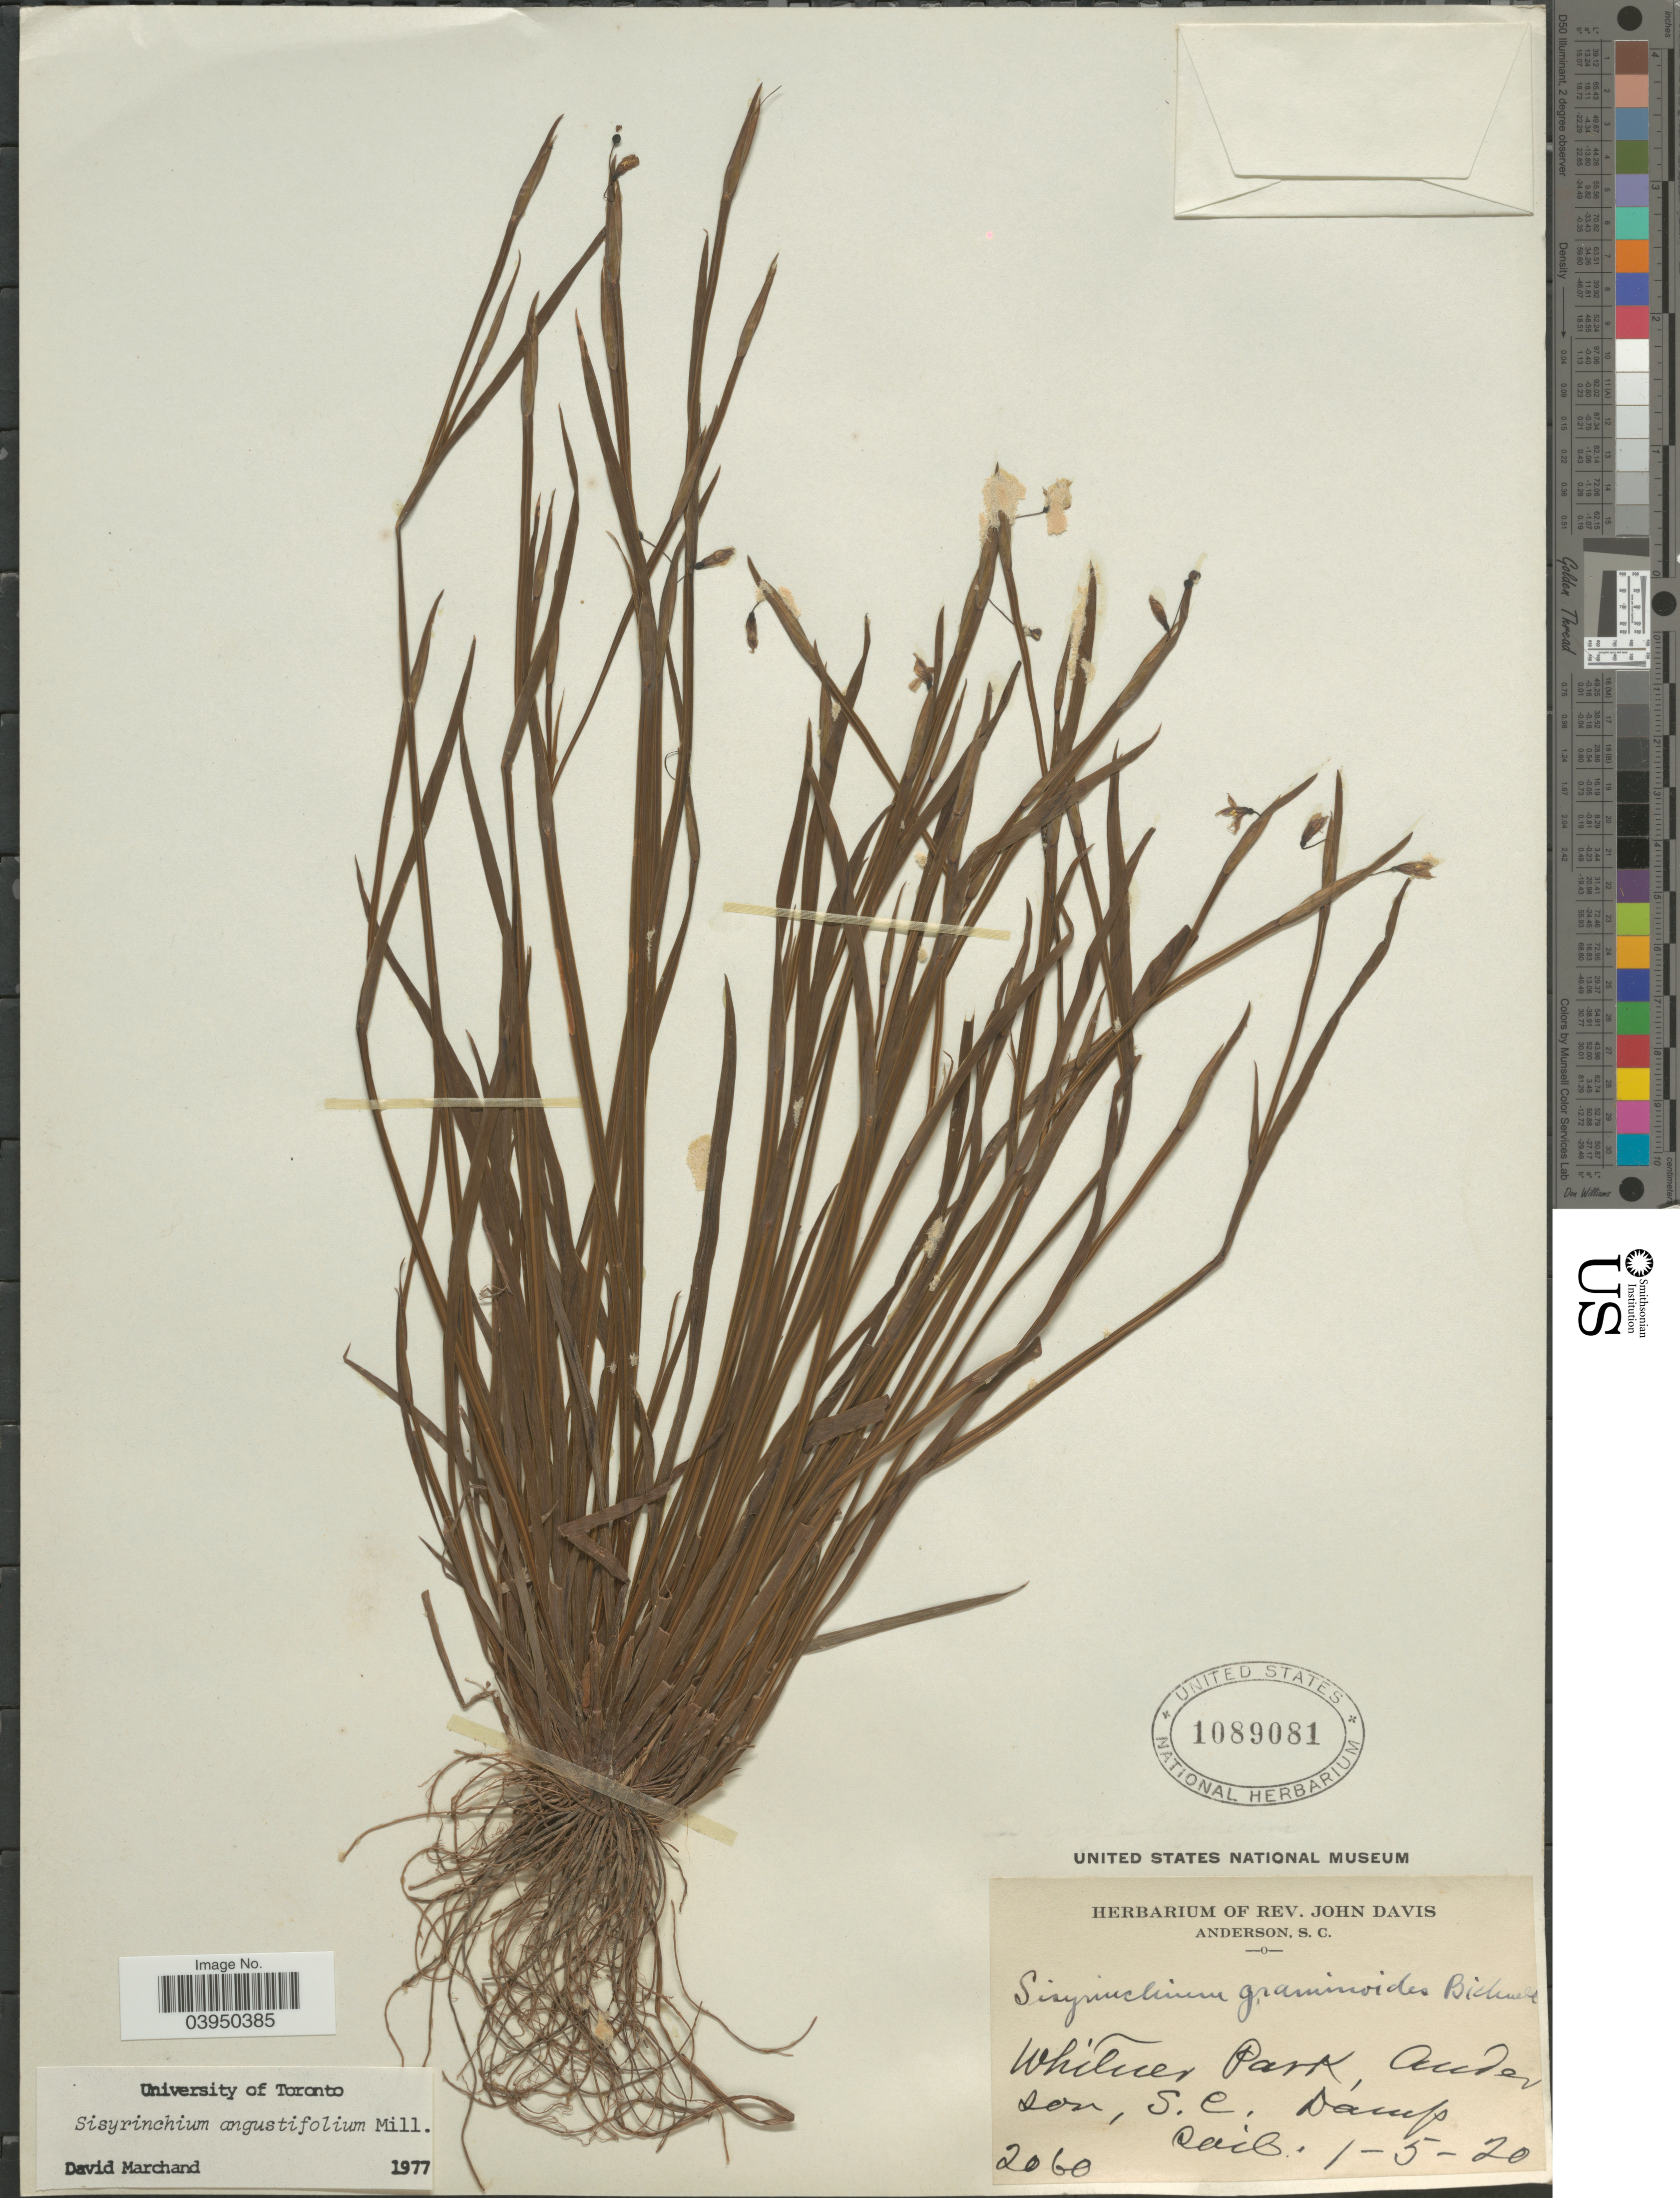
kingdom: Plantae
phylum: Tracheophyta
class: Liliopsida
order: Asparagales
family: Iridaceae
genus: Sisyrinchium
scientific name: Sisyrinchium angustifolium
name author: Mill.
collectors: ex herb. Rev. John Davis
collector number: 2060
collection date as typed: Transcribed d/m/y: 5/1/20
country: United States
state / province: South Carolina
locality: Whitner Park, Anderson.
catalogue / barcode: US 1089081